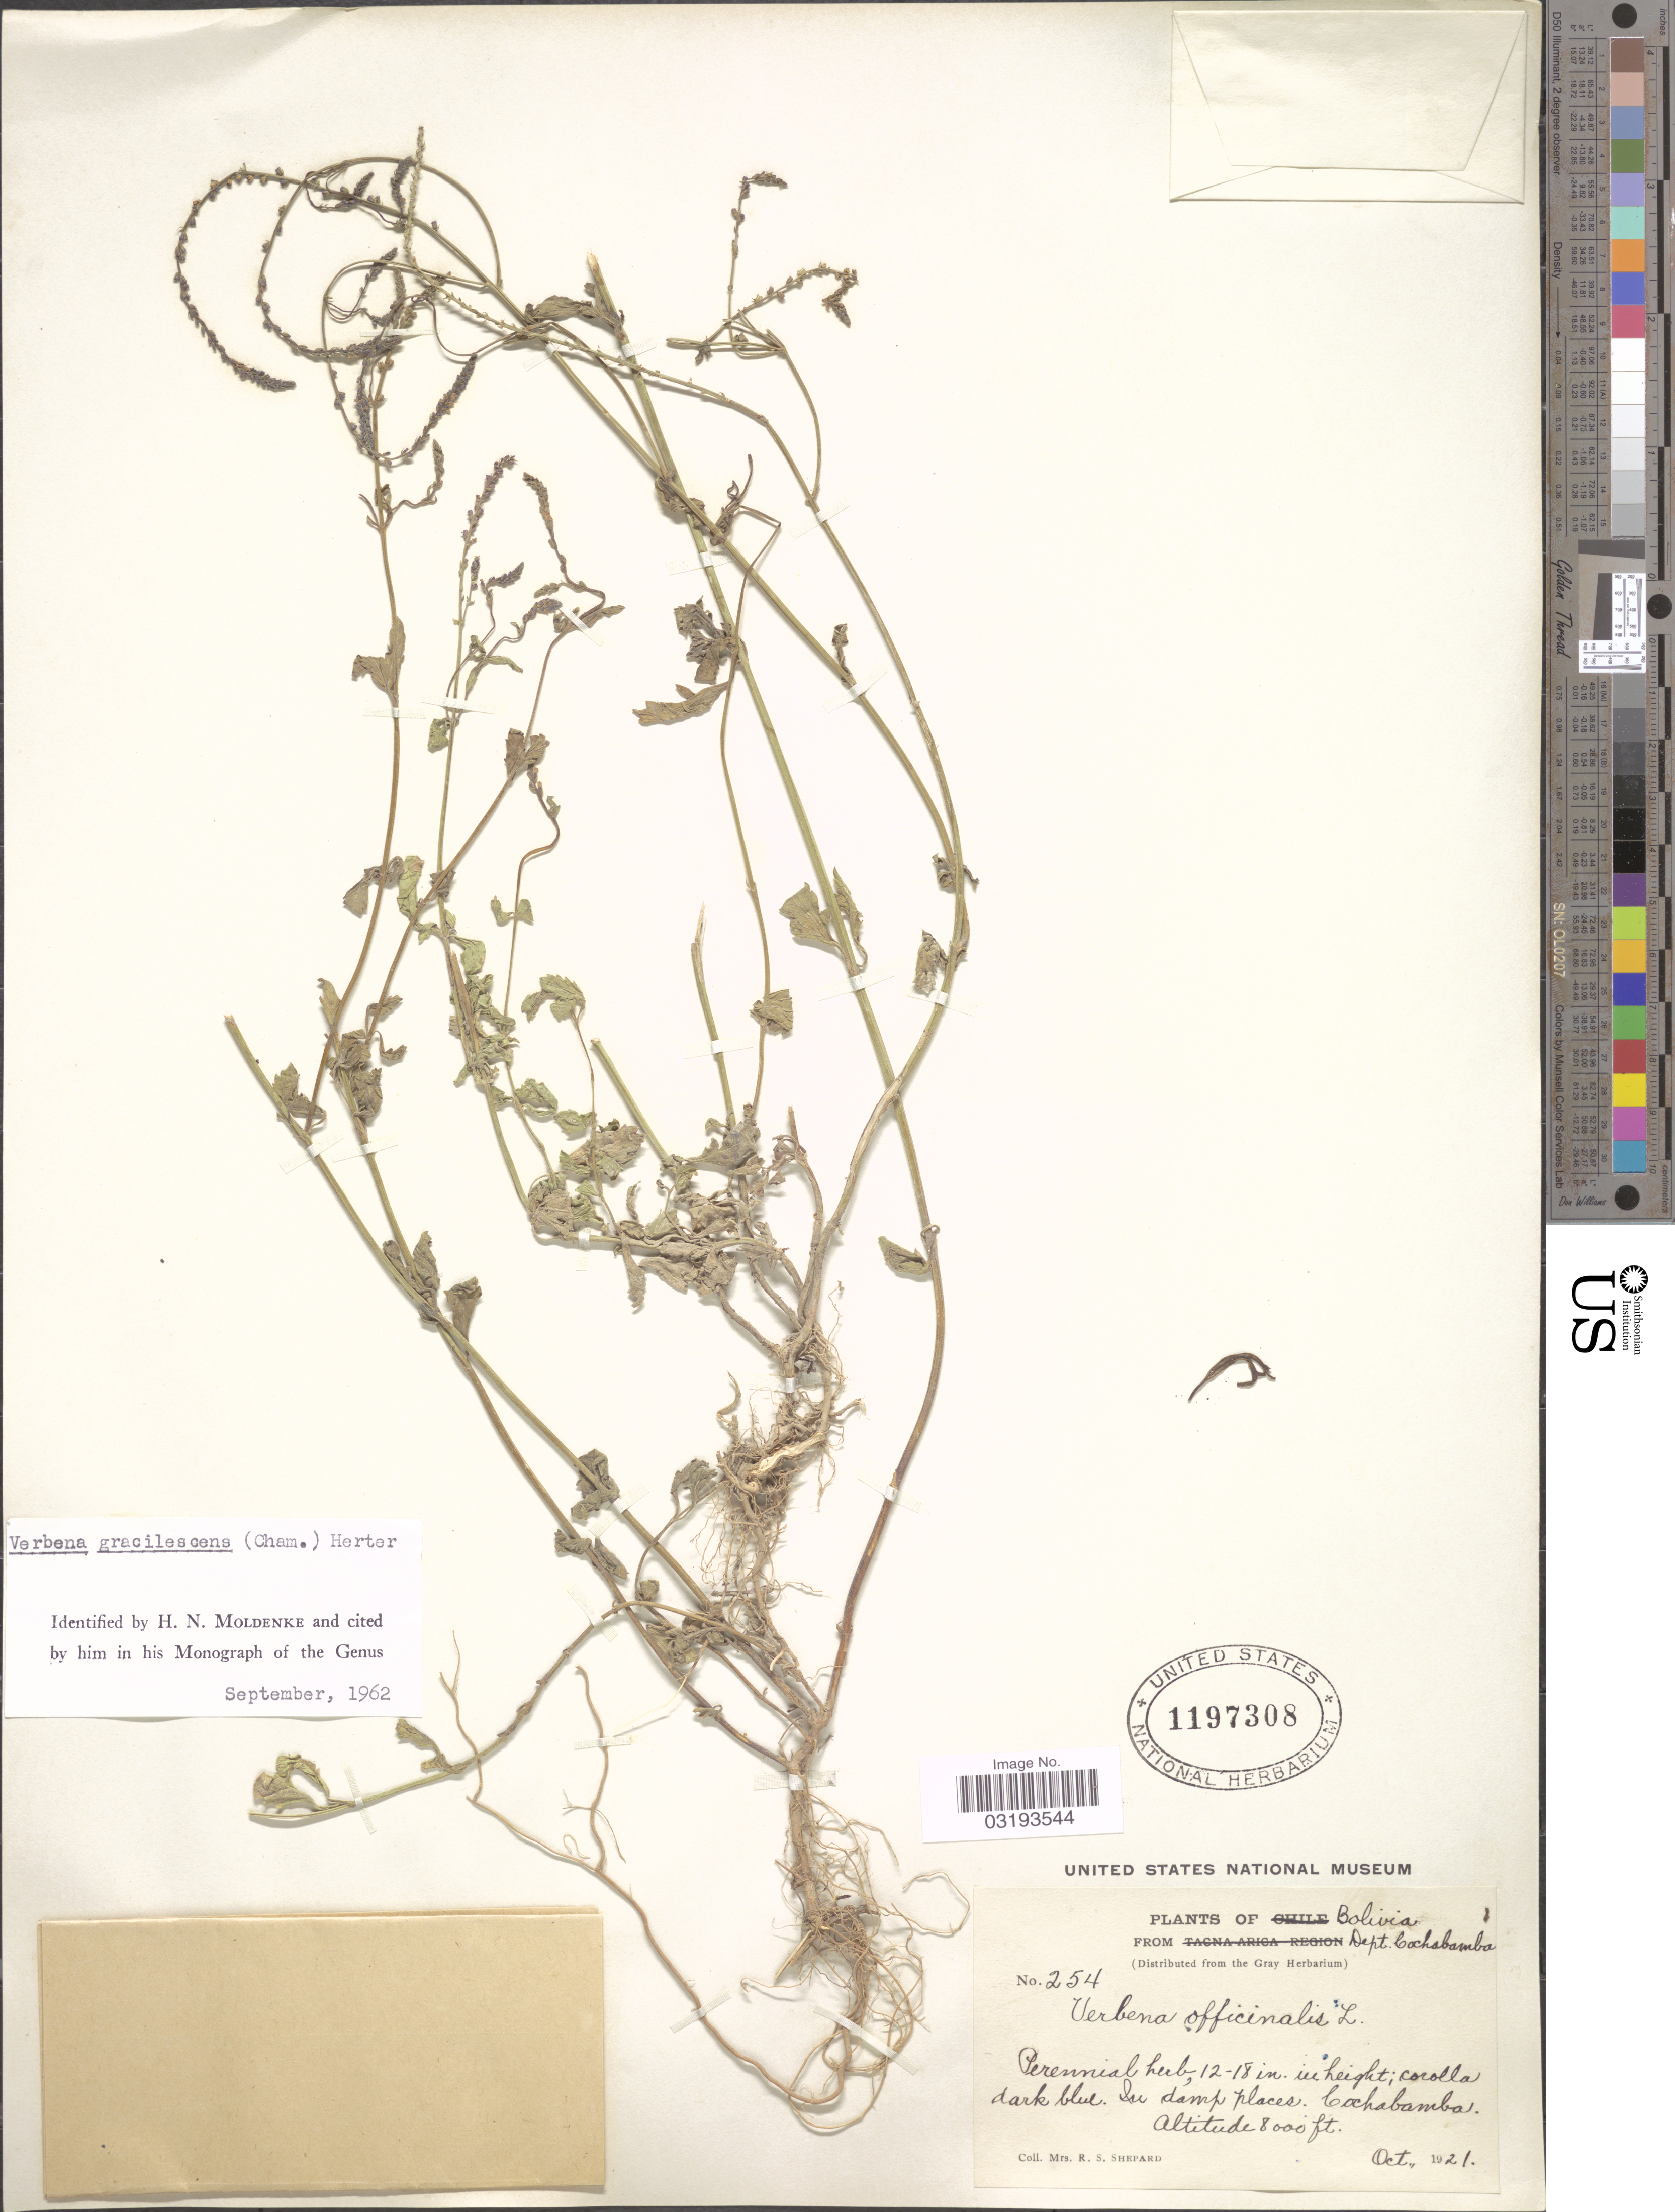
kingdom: Plantae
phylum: Tracheophyta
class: Magnoliopsida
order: Lamiales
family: Verbenaceae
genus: Verbena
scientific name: Verbena gracilescens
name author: (Cham.) Herter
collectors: R. Shepard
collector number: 254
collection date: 1921-10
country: Bolivia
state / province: Cochabamba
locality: Dept. Cochabamba.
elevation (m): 2438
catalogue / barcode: US 1197308